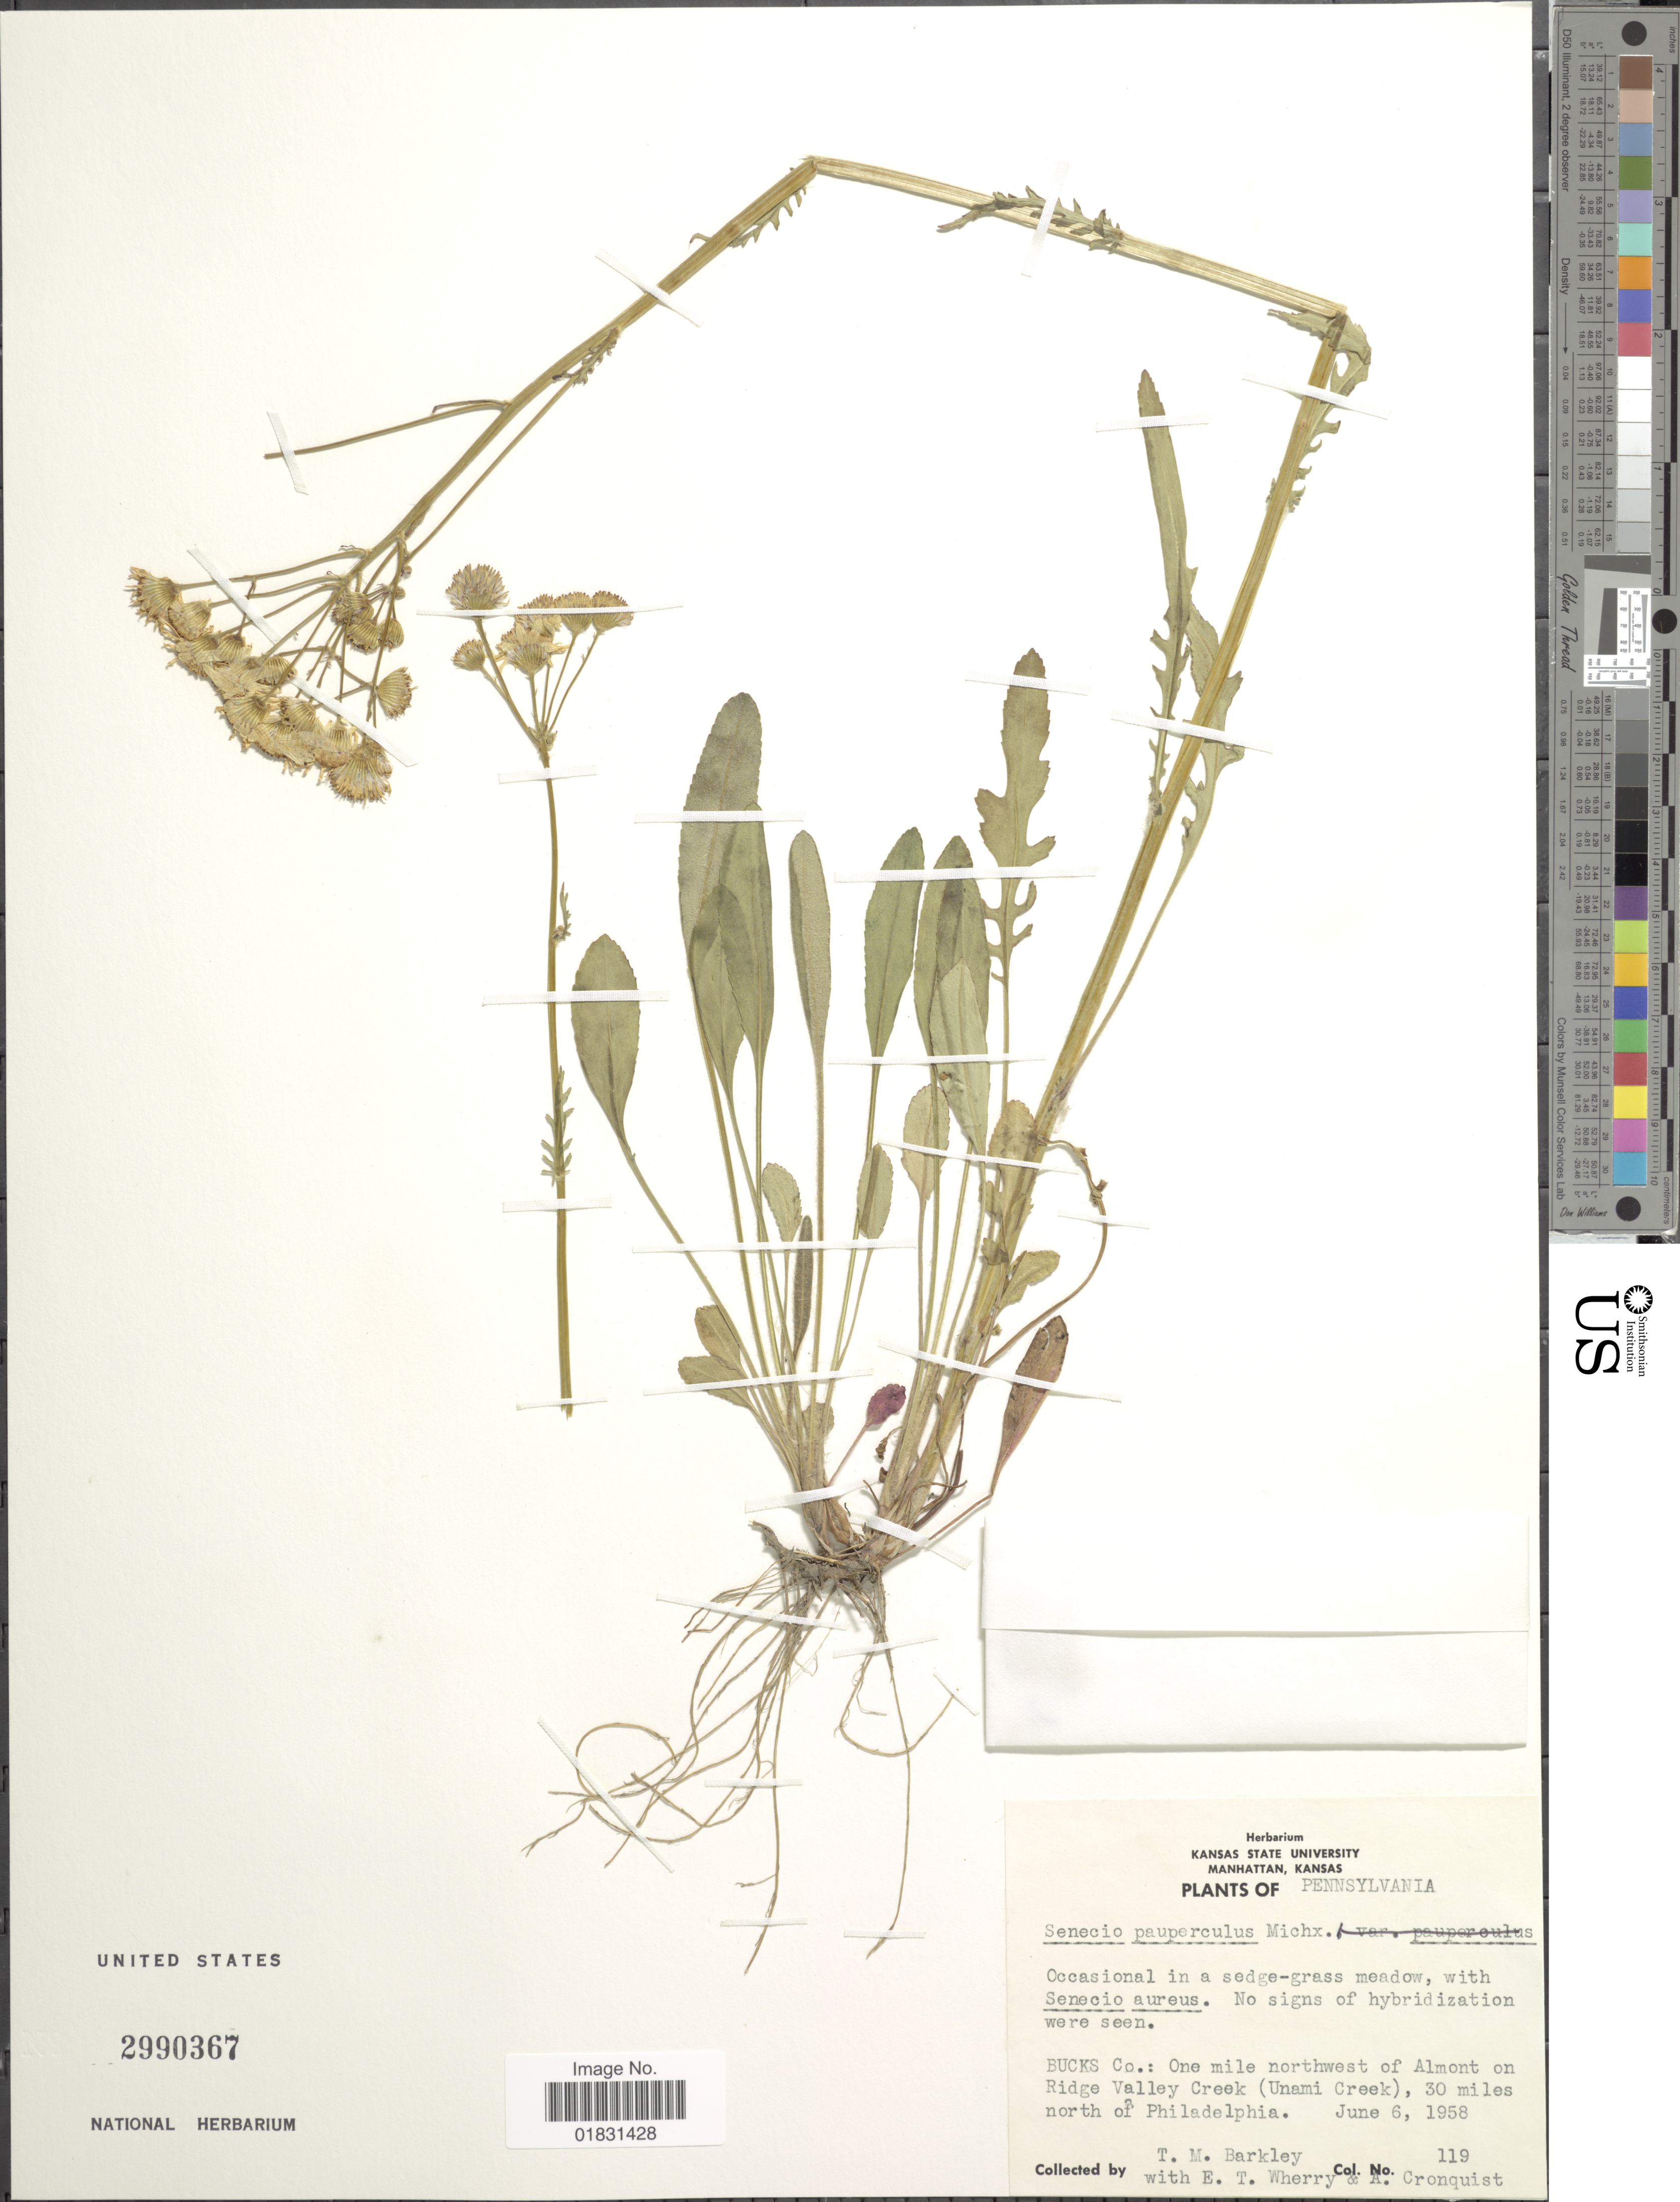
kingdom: Plantae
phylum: Tracheophyta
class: Magnoliopsida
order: Asterales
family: Asteraceae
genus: Packera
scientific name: Packera paupercula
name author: (Michx.) Á. Löve & D. Löve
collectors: T. M. Barkley, E. T. Wherry & A. J. Cronquist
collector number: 119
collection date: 1958-06-06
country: United States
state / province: Pennsylvania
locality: Bucks Co: On mile northwest of Almont on Ridge Valley Creek (Unami Creek), 30 miles north of Philadelphia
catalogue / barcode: US 2990367